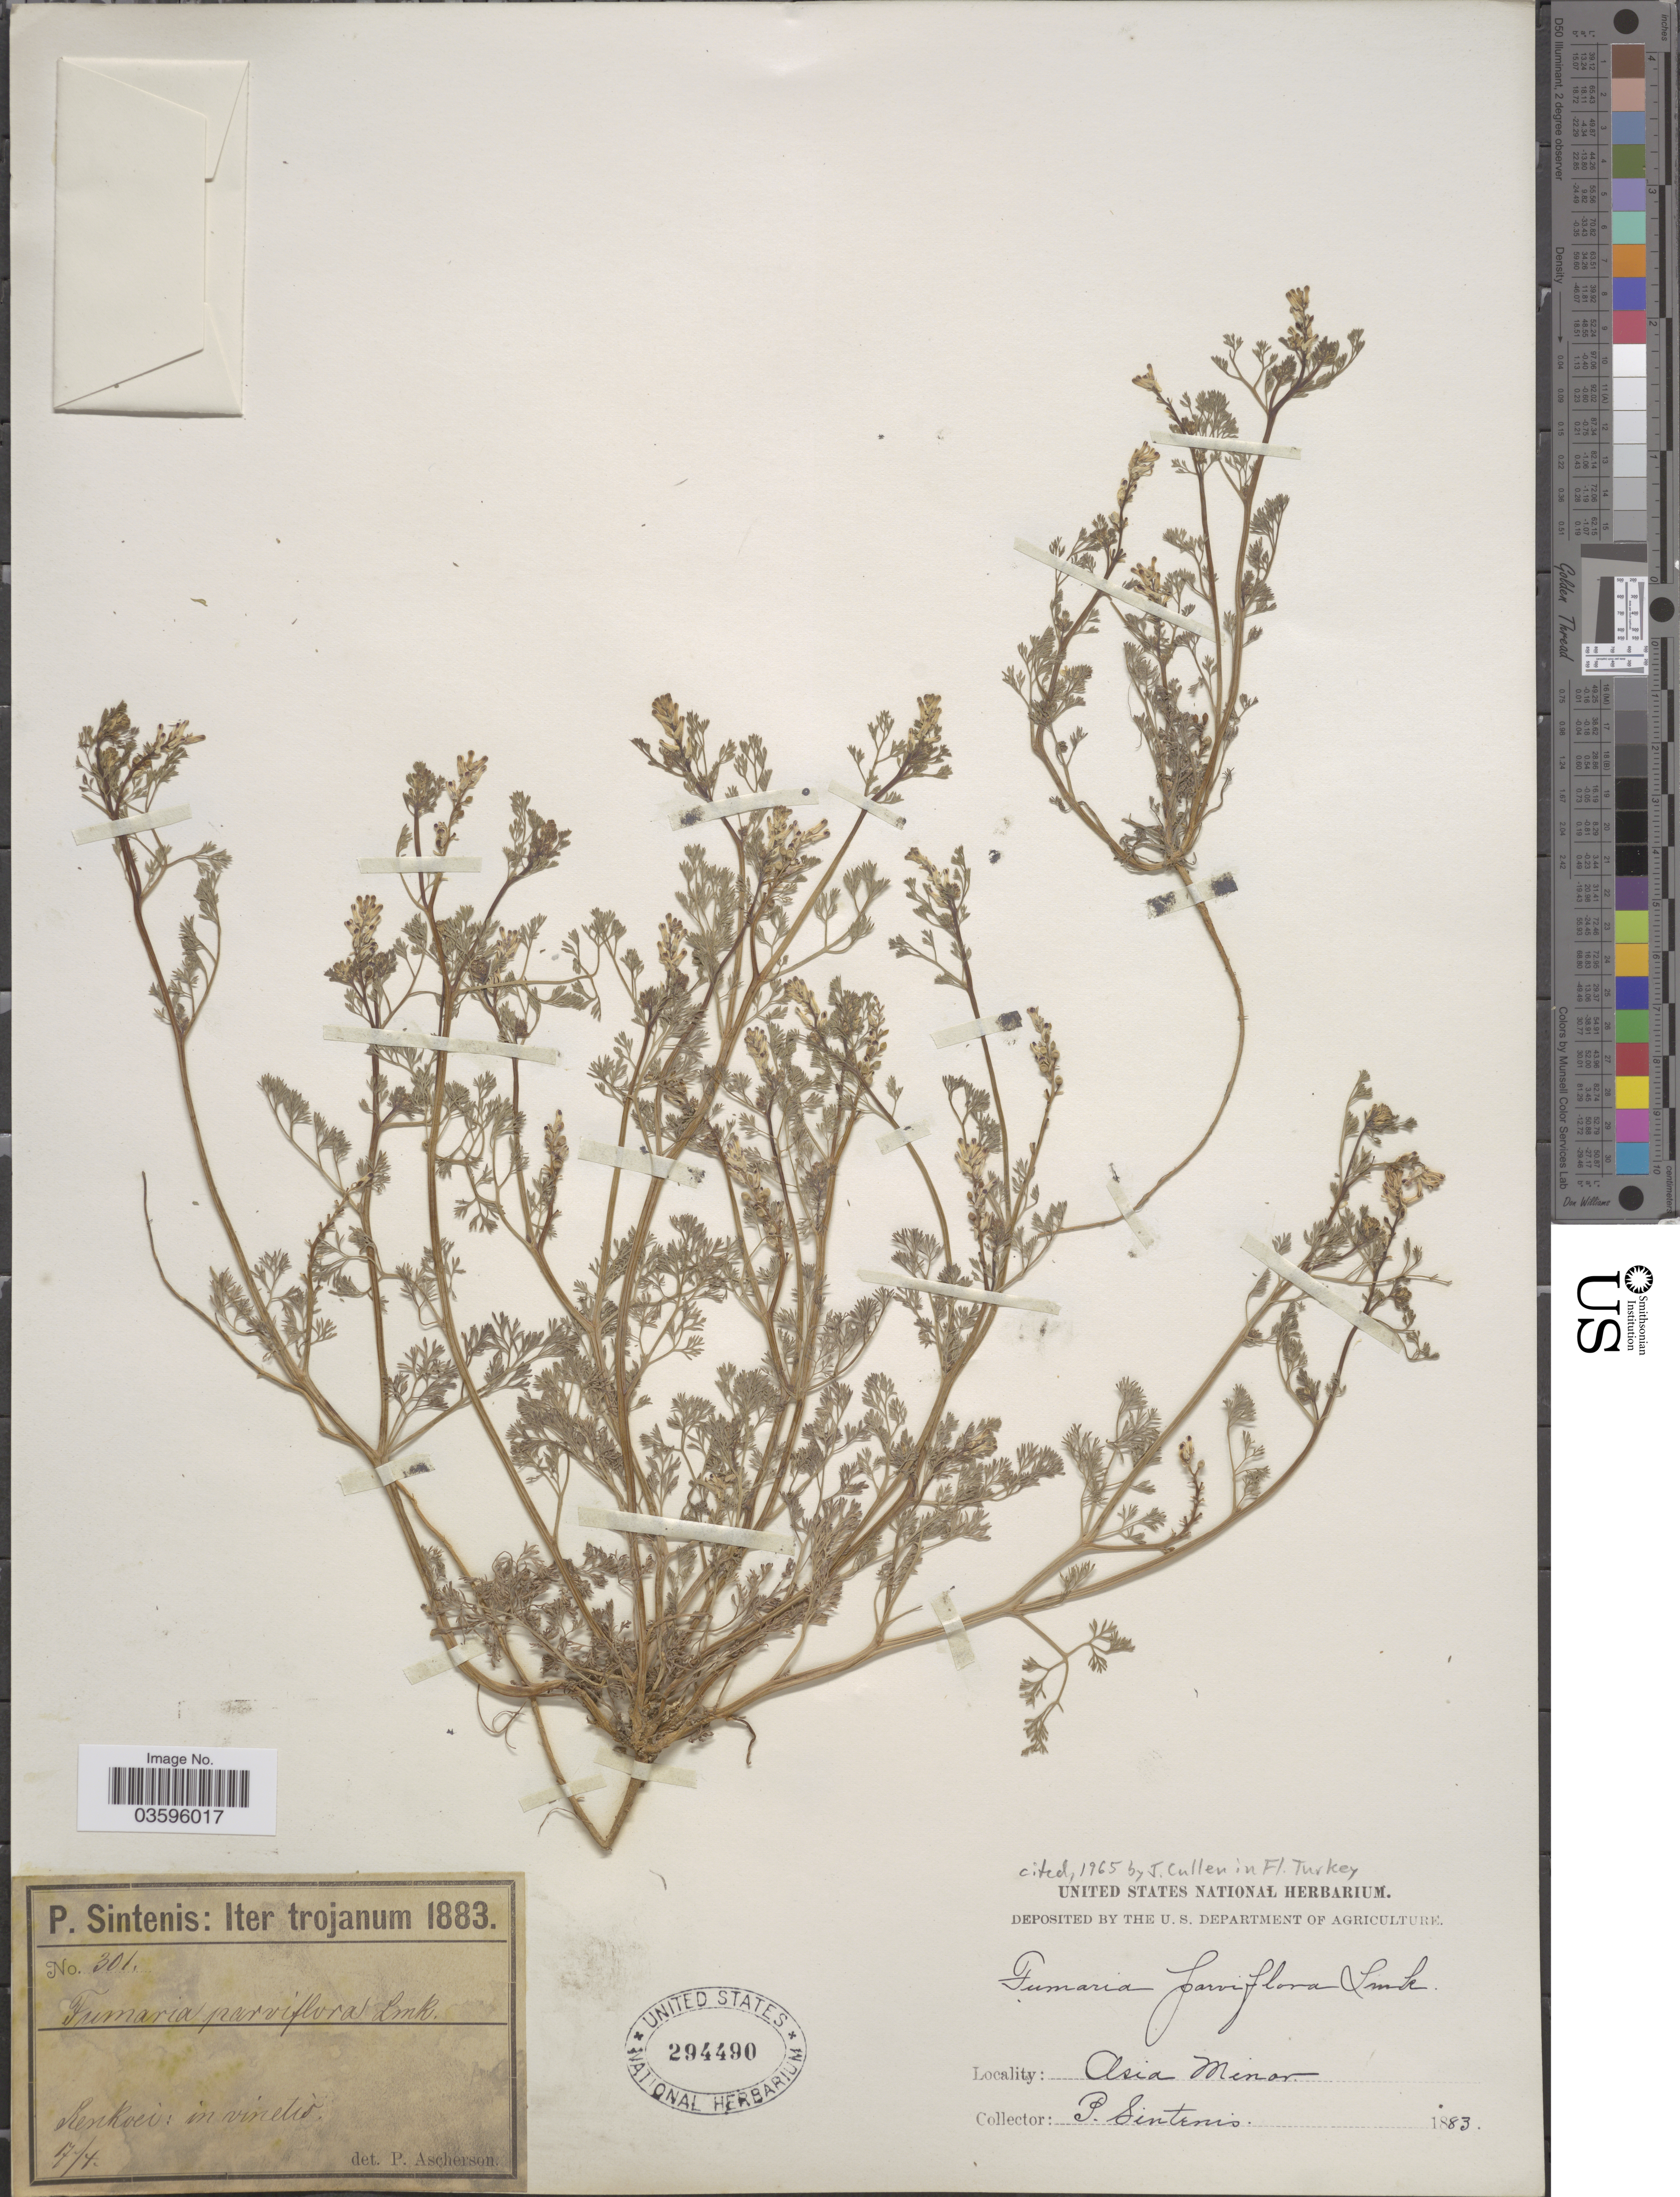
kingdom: Plantae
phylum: Tracheophyta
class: Magnoliopsida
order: Ranunculales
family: Papaveraceae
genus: Fumaria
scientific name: Fumaria parviflora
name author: Lam.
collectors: P. Sintenis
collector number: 301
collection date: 1883-04-17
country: Turkey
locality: Iter Trojanum. Renkoei: in vinetio. Asia Minor.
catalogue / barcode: US 294490